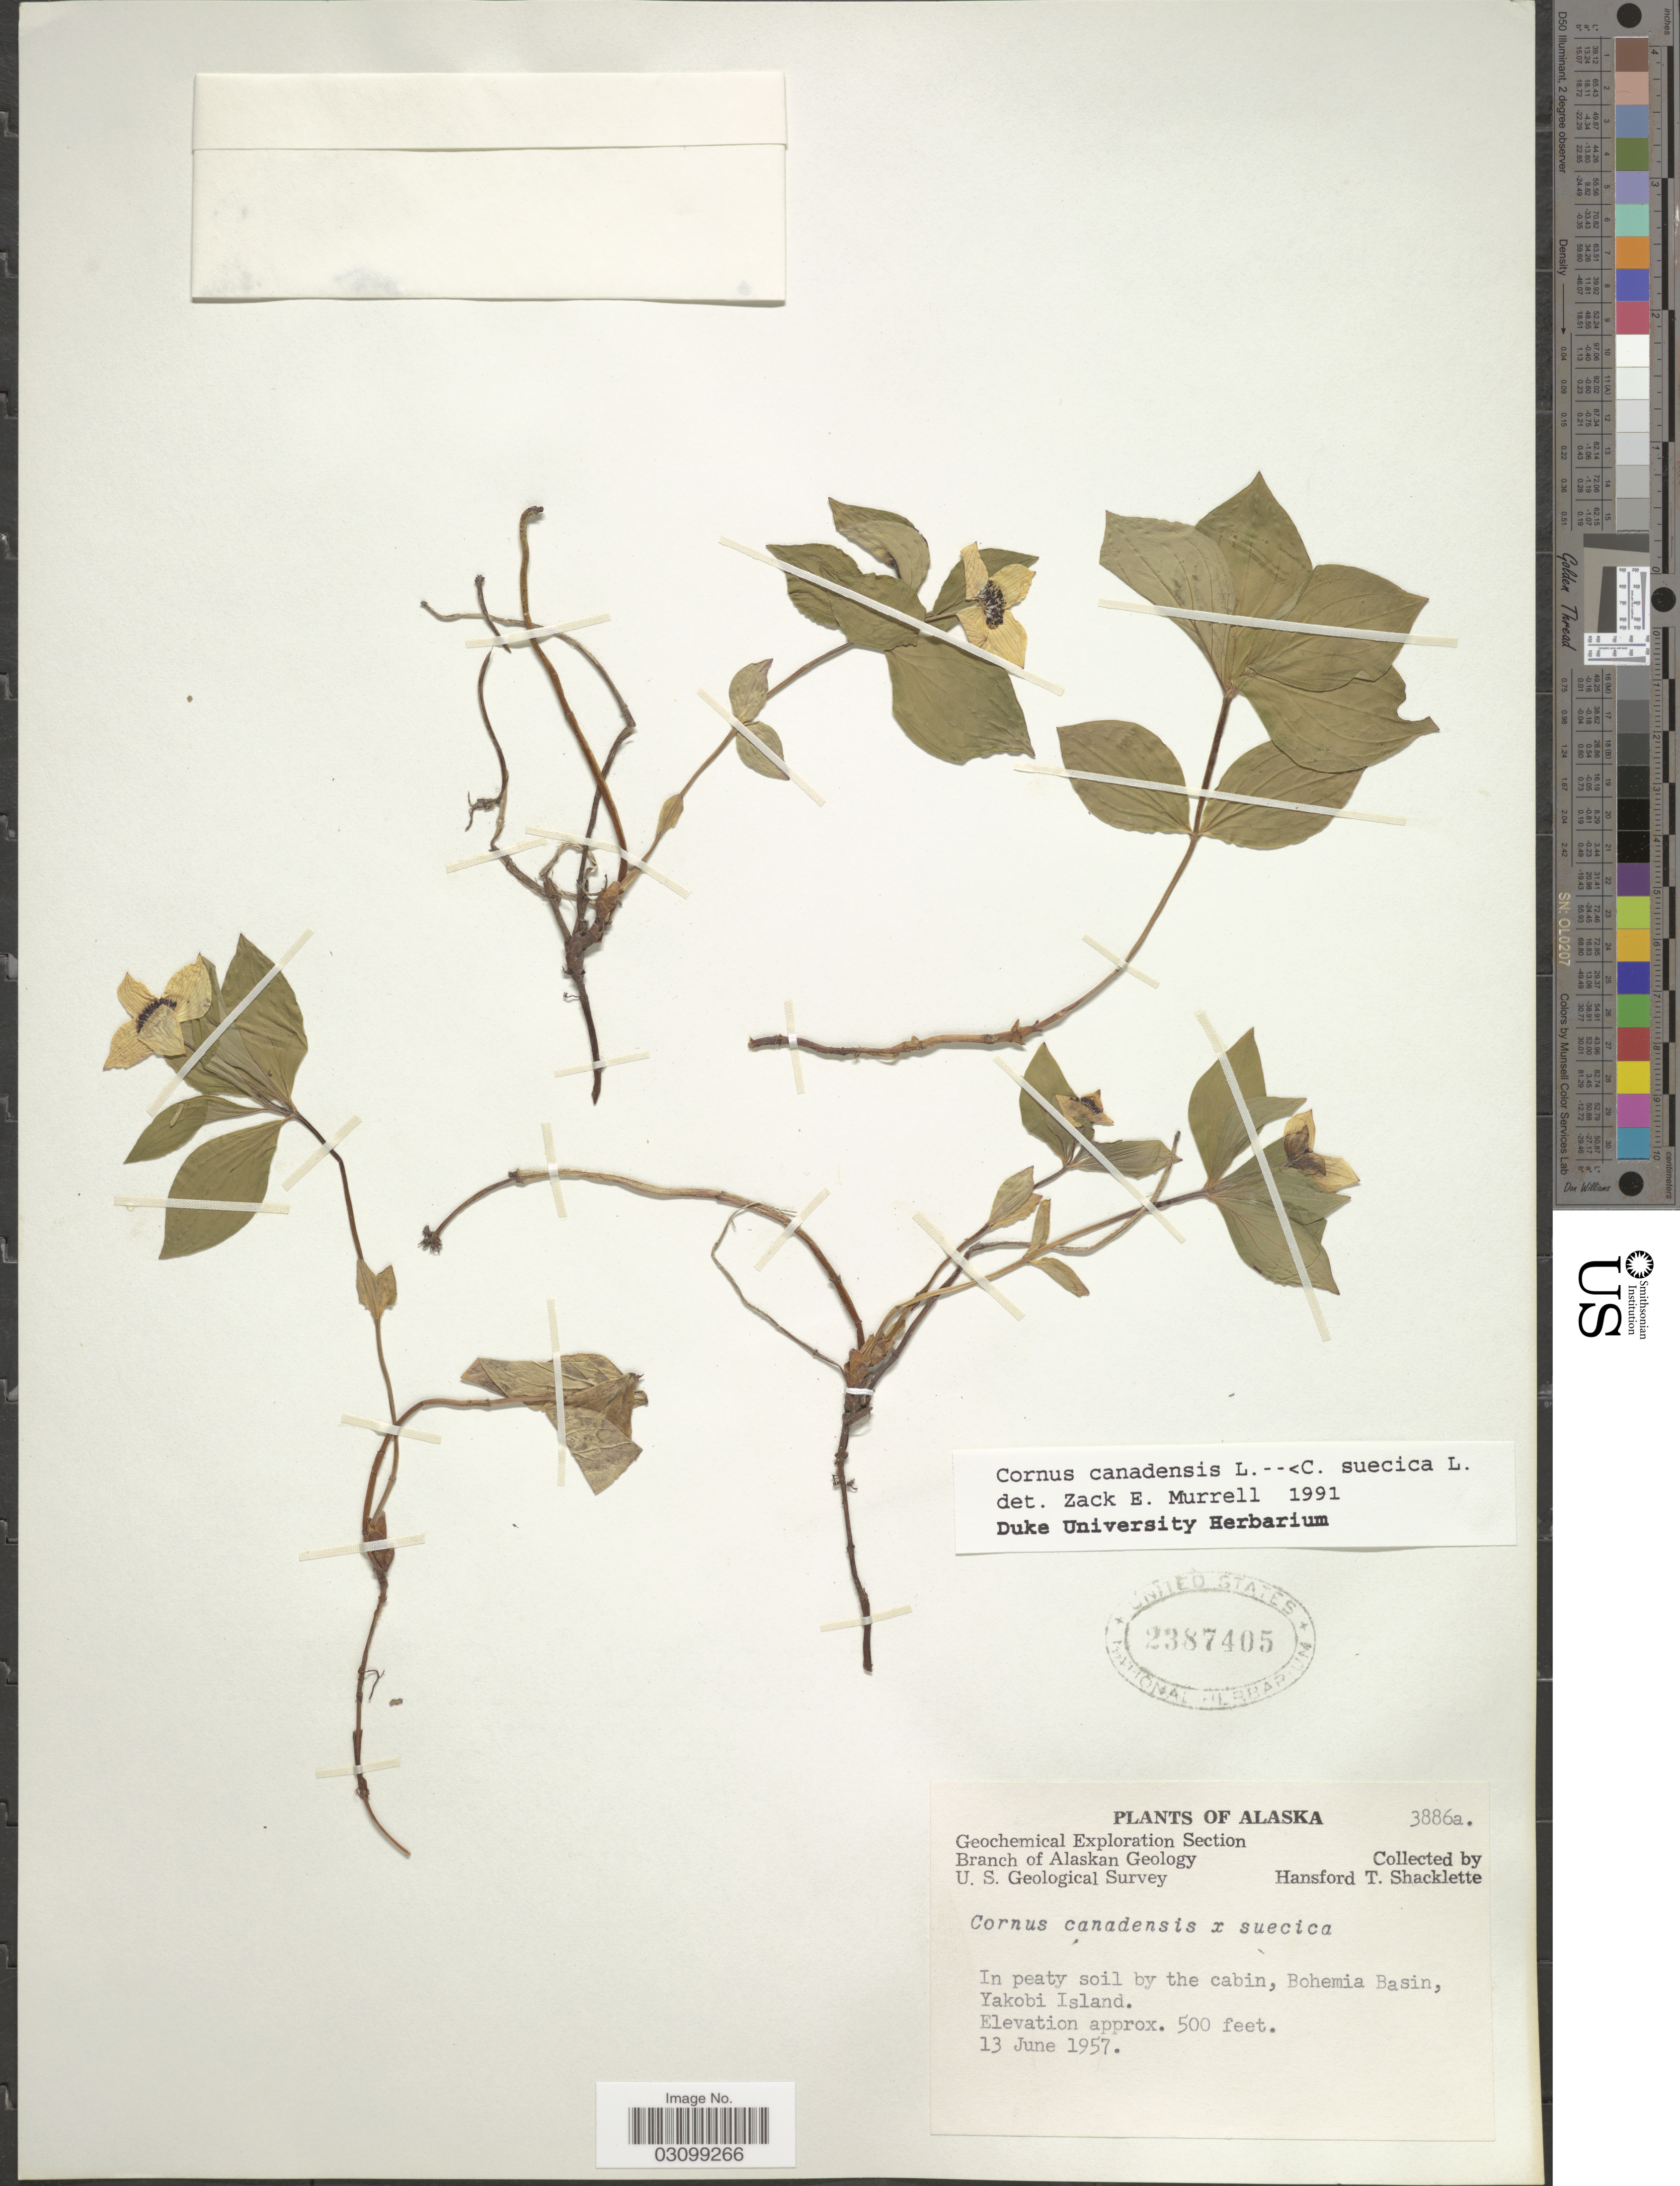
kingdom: Plantae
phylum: Tracheophyta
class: Magnoliopsida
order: Cornales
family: Cornaceae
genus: Cornus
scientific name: Cornus sp.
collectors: H. Schacklette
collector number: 3886a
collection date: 1957-06-13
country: United States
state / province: Alaska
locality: In peaty soil by the cabin, Bohemia Basin, Yakobi Island.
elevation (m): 152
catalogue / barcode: US 2387405